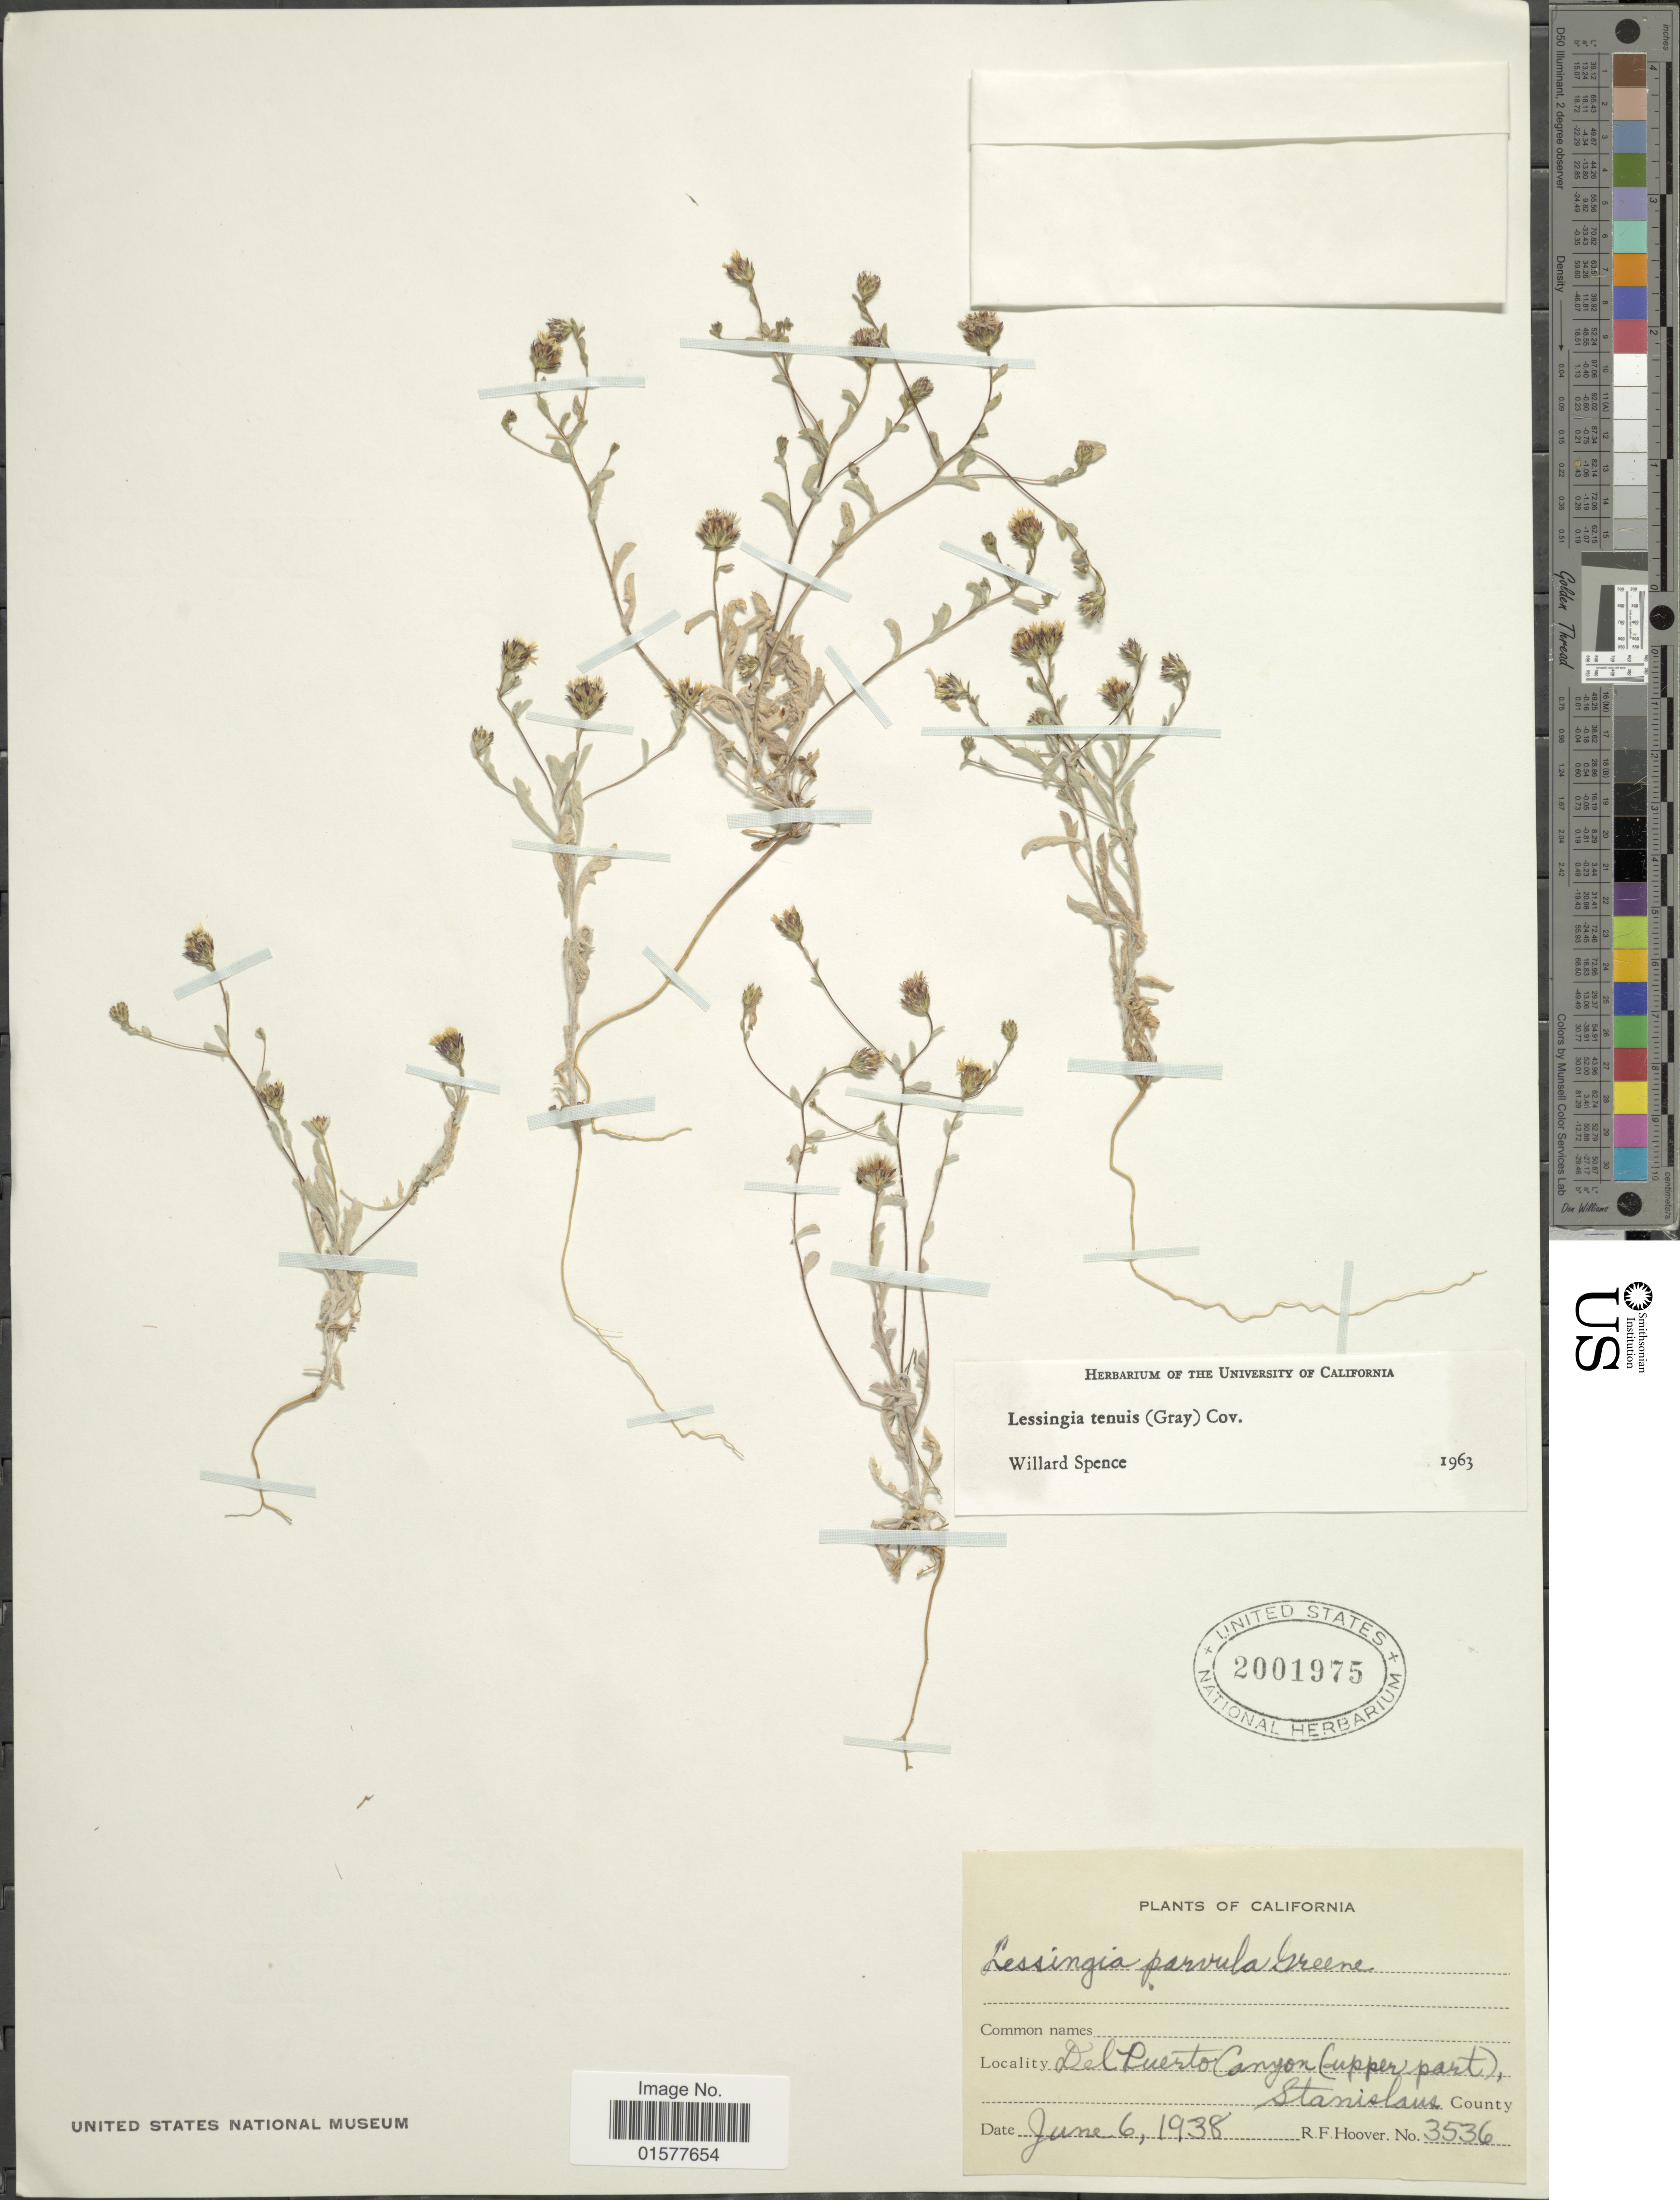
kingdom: Plantae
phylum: Tracheophyta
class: Magnoliopsida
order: Asterales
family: Asteraceae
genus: Lessingia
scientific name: Lessingia tenuis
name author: (A. Gray) Coville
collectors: R. F. Hoover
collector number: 3536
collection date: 1938-06-06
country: United States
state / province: California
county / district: Stanislaus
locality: Del Puerto Canyon (upper part), Stanislans County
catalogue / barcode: US 2001975